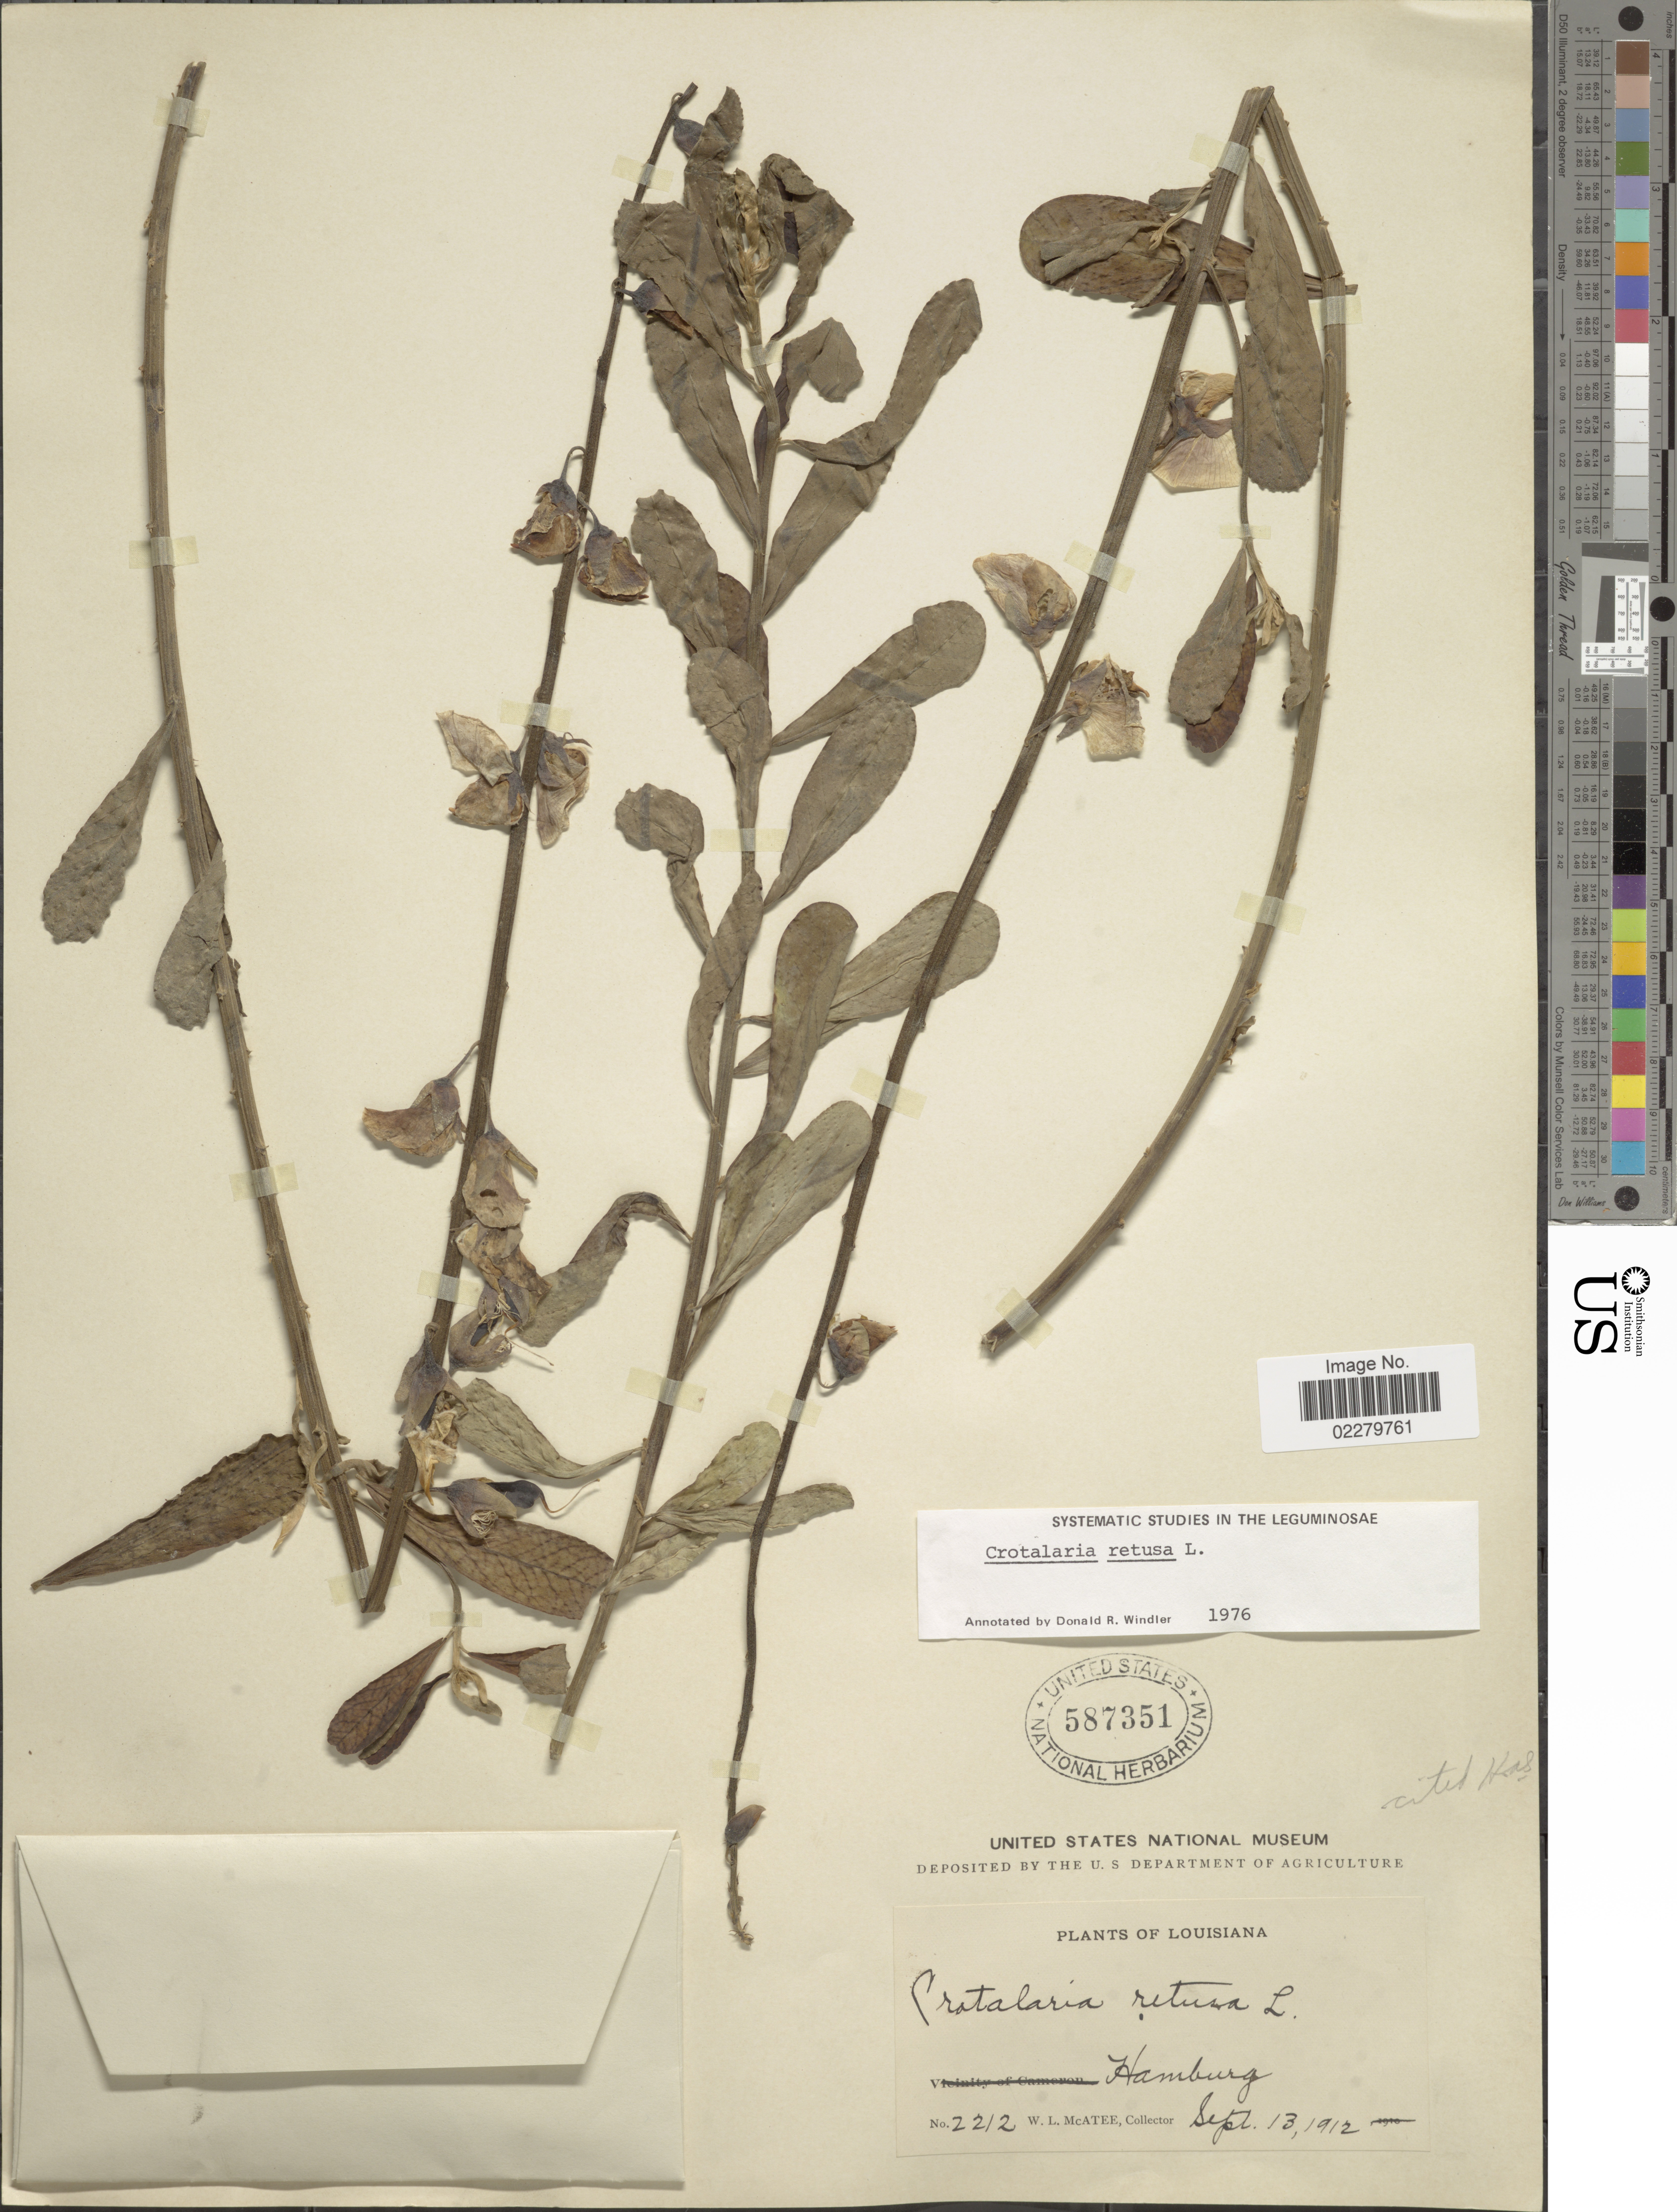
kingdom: Plantae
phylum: Tracheophyta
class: Magnoliopsida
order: Fabales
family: Fabaceae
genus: Crotalaria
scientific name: Crotalaria retusa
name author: L.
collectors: W. McAtee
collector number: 2212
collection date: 1912-09-13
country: United States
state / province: Louisiana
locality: Hamburg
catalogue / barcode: US 587351